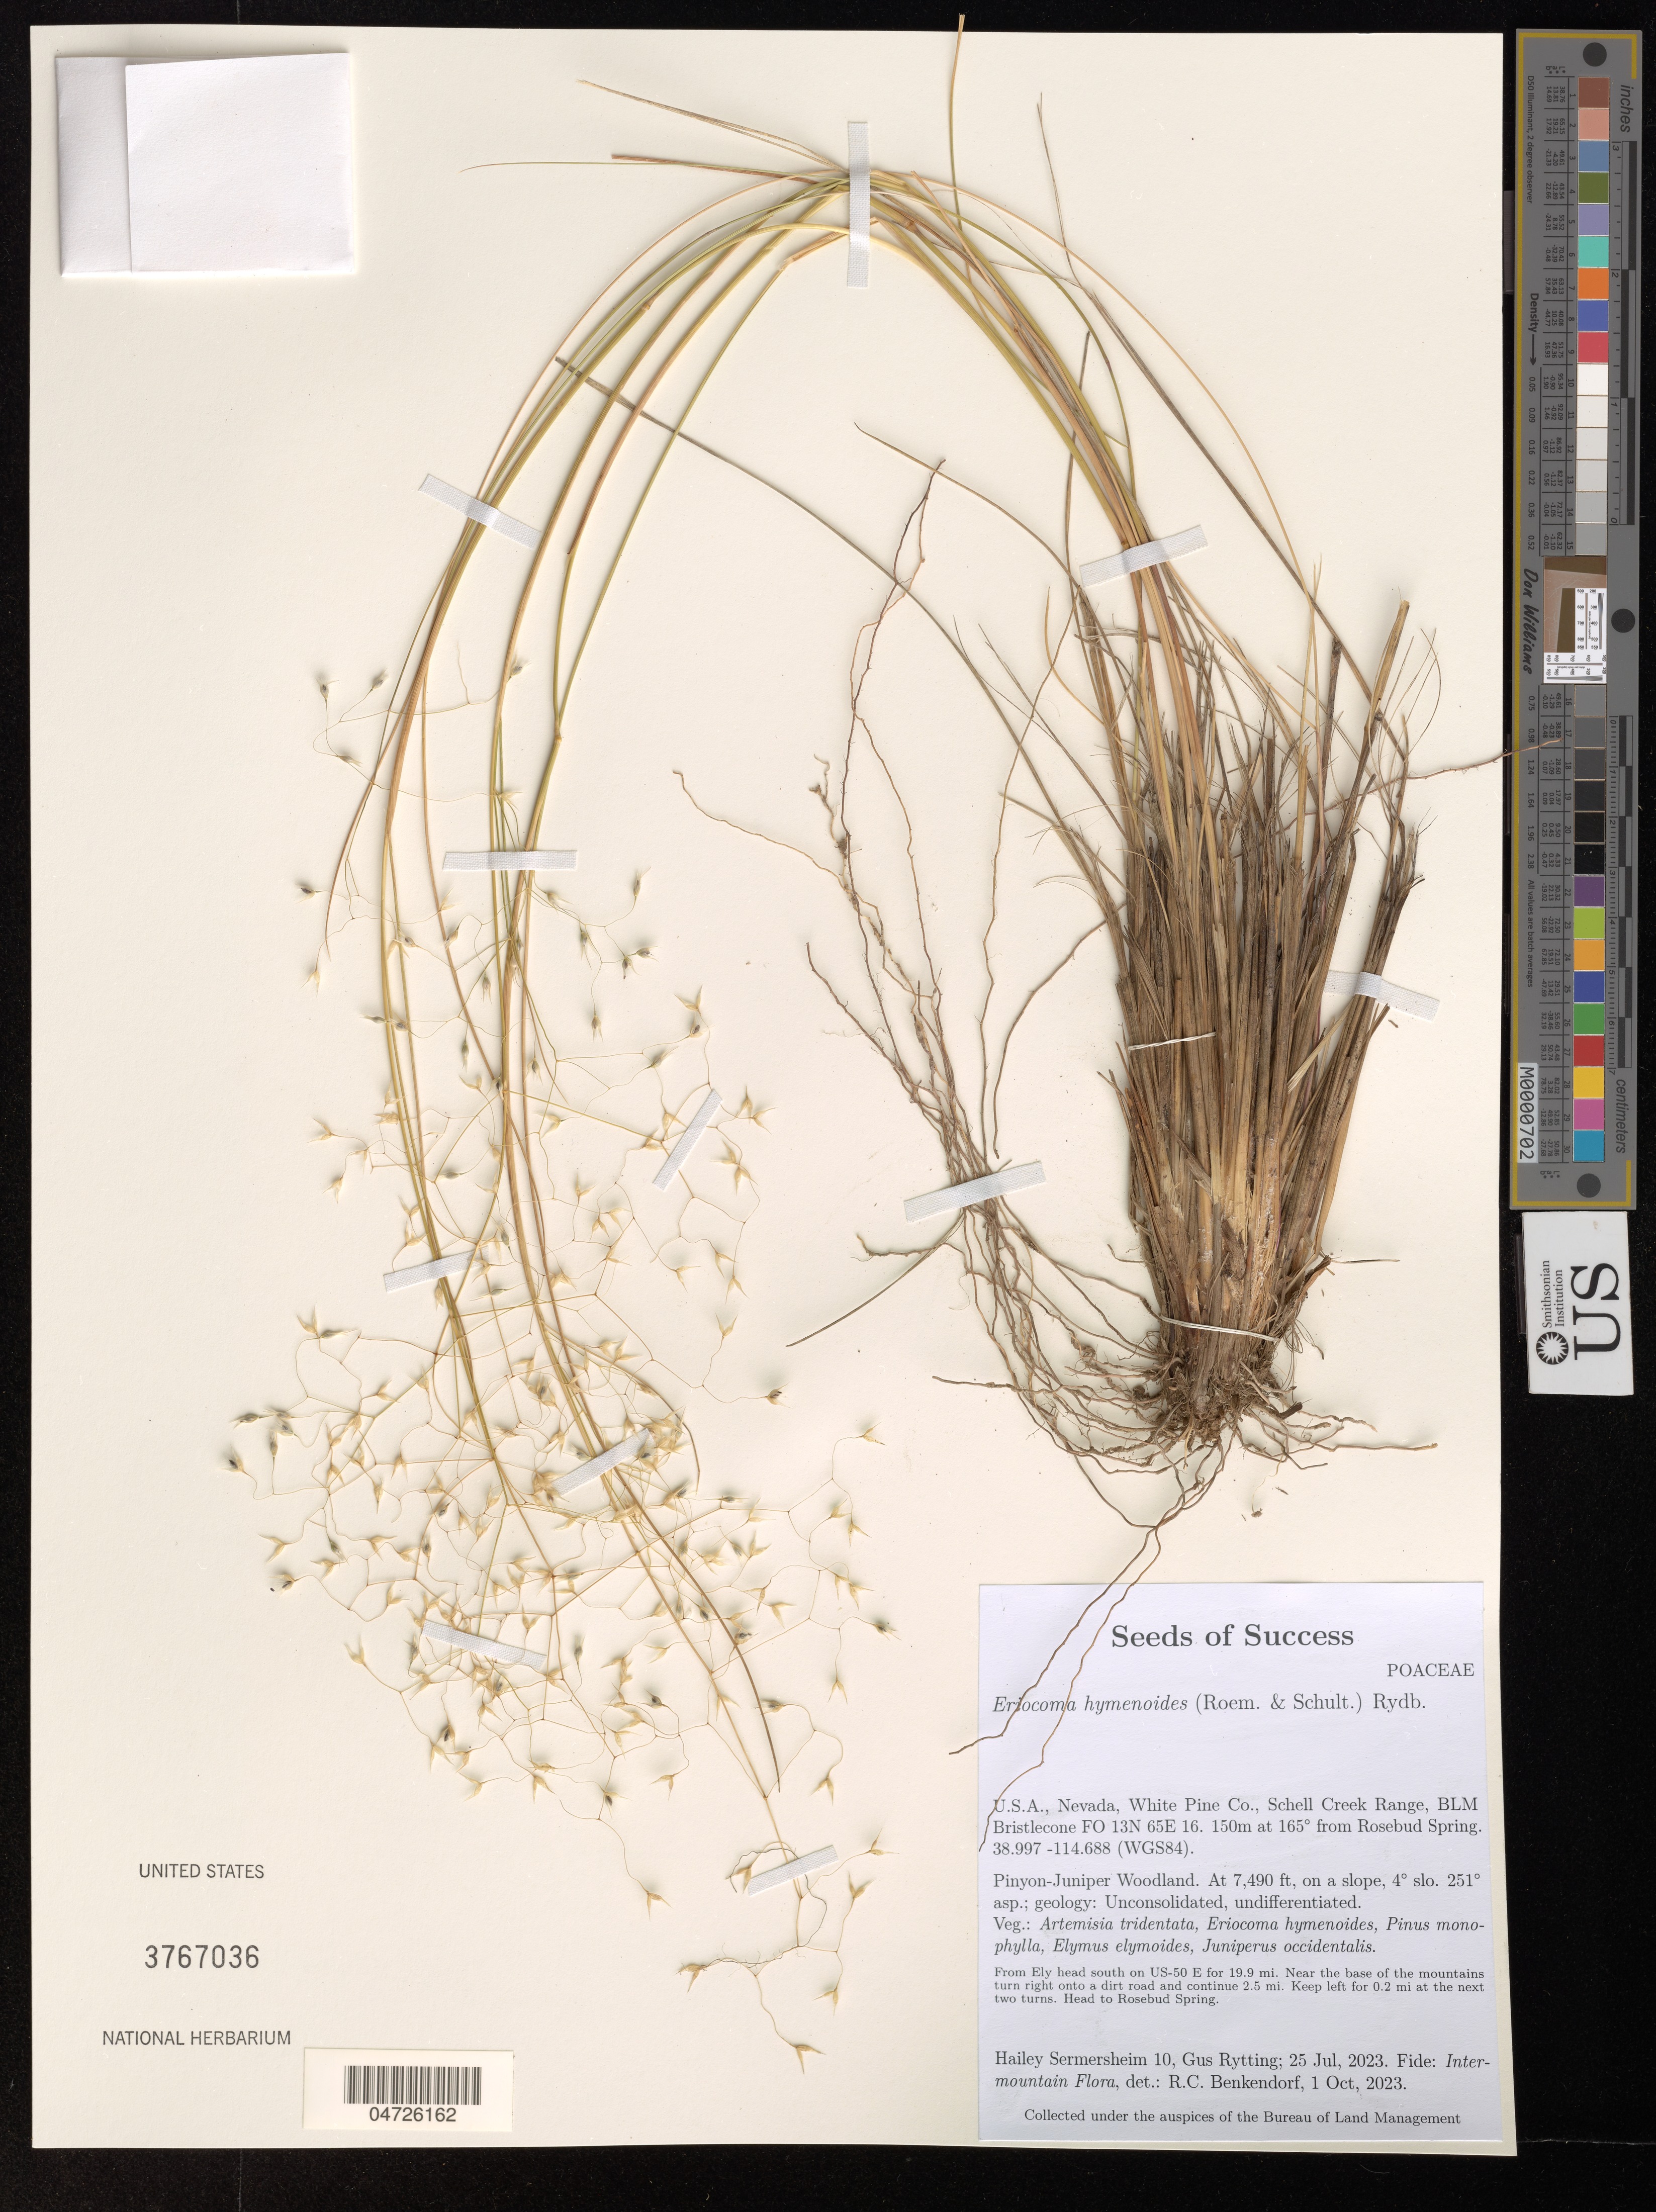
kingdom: Plantae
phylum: Tracheophyta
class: Liliopsida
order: Poales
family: Poaceae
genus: Eriocoma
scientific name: Eriocoma hymenoides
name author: (Roem. & Schult.) Rydb.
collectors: H. Sermersheim & G. Rytting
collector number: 10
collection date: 2023-07-25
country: United States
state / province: Nevada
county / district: White Pine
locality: White Pine Co., Schell Creek Range, BLM Bristlecone FO 13N 65E. 150m at 165º from Rosebud Spring. (WGS84). From Ely head south on US-50 E for 19.9 mi. Near the base of the mountains turn right onto a dirt road and continue 2.5 mi. Keep left for 0.2 mi at the next two turns. Head to Rosebud Spring.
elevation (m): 2283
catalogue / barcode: US 3767036